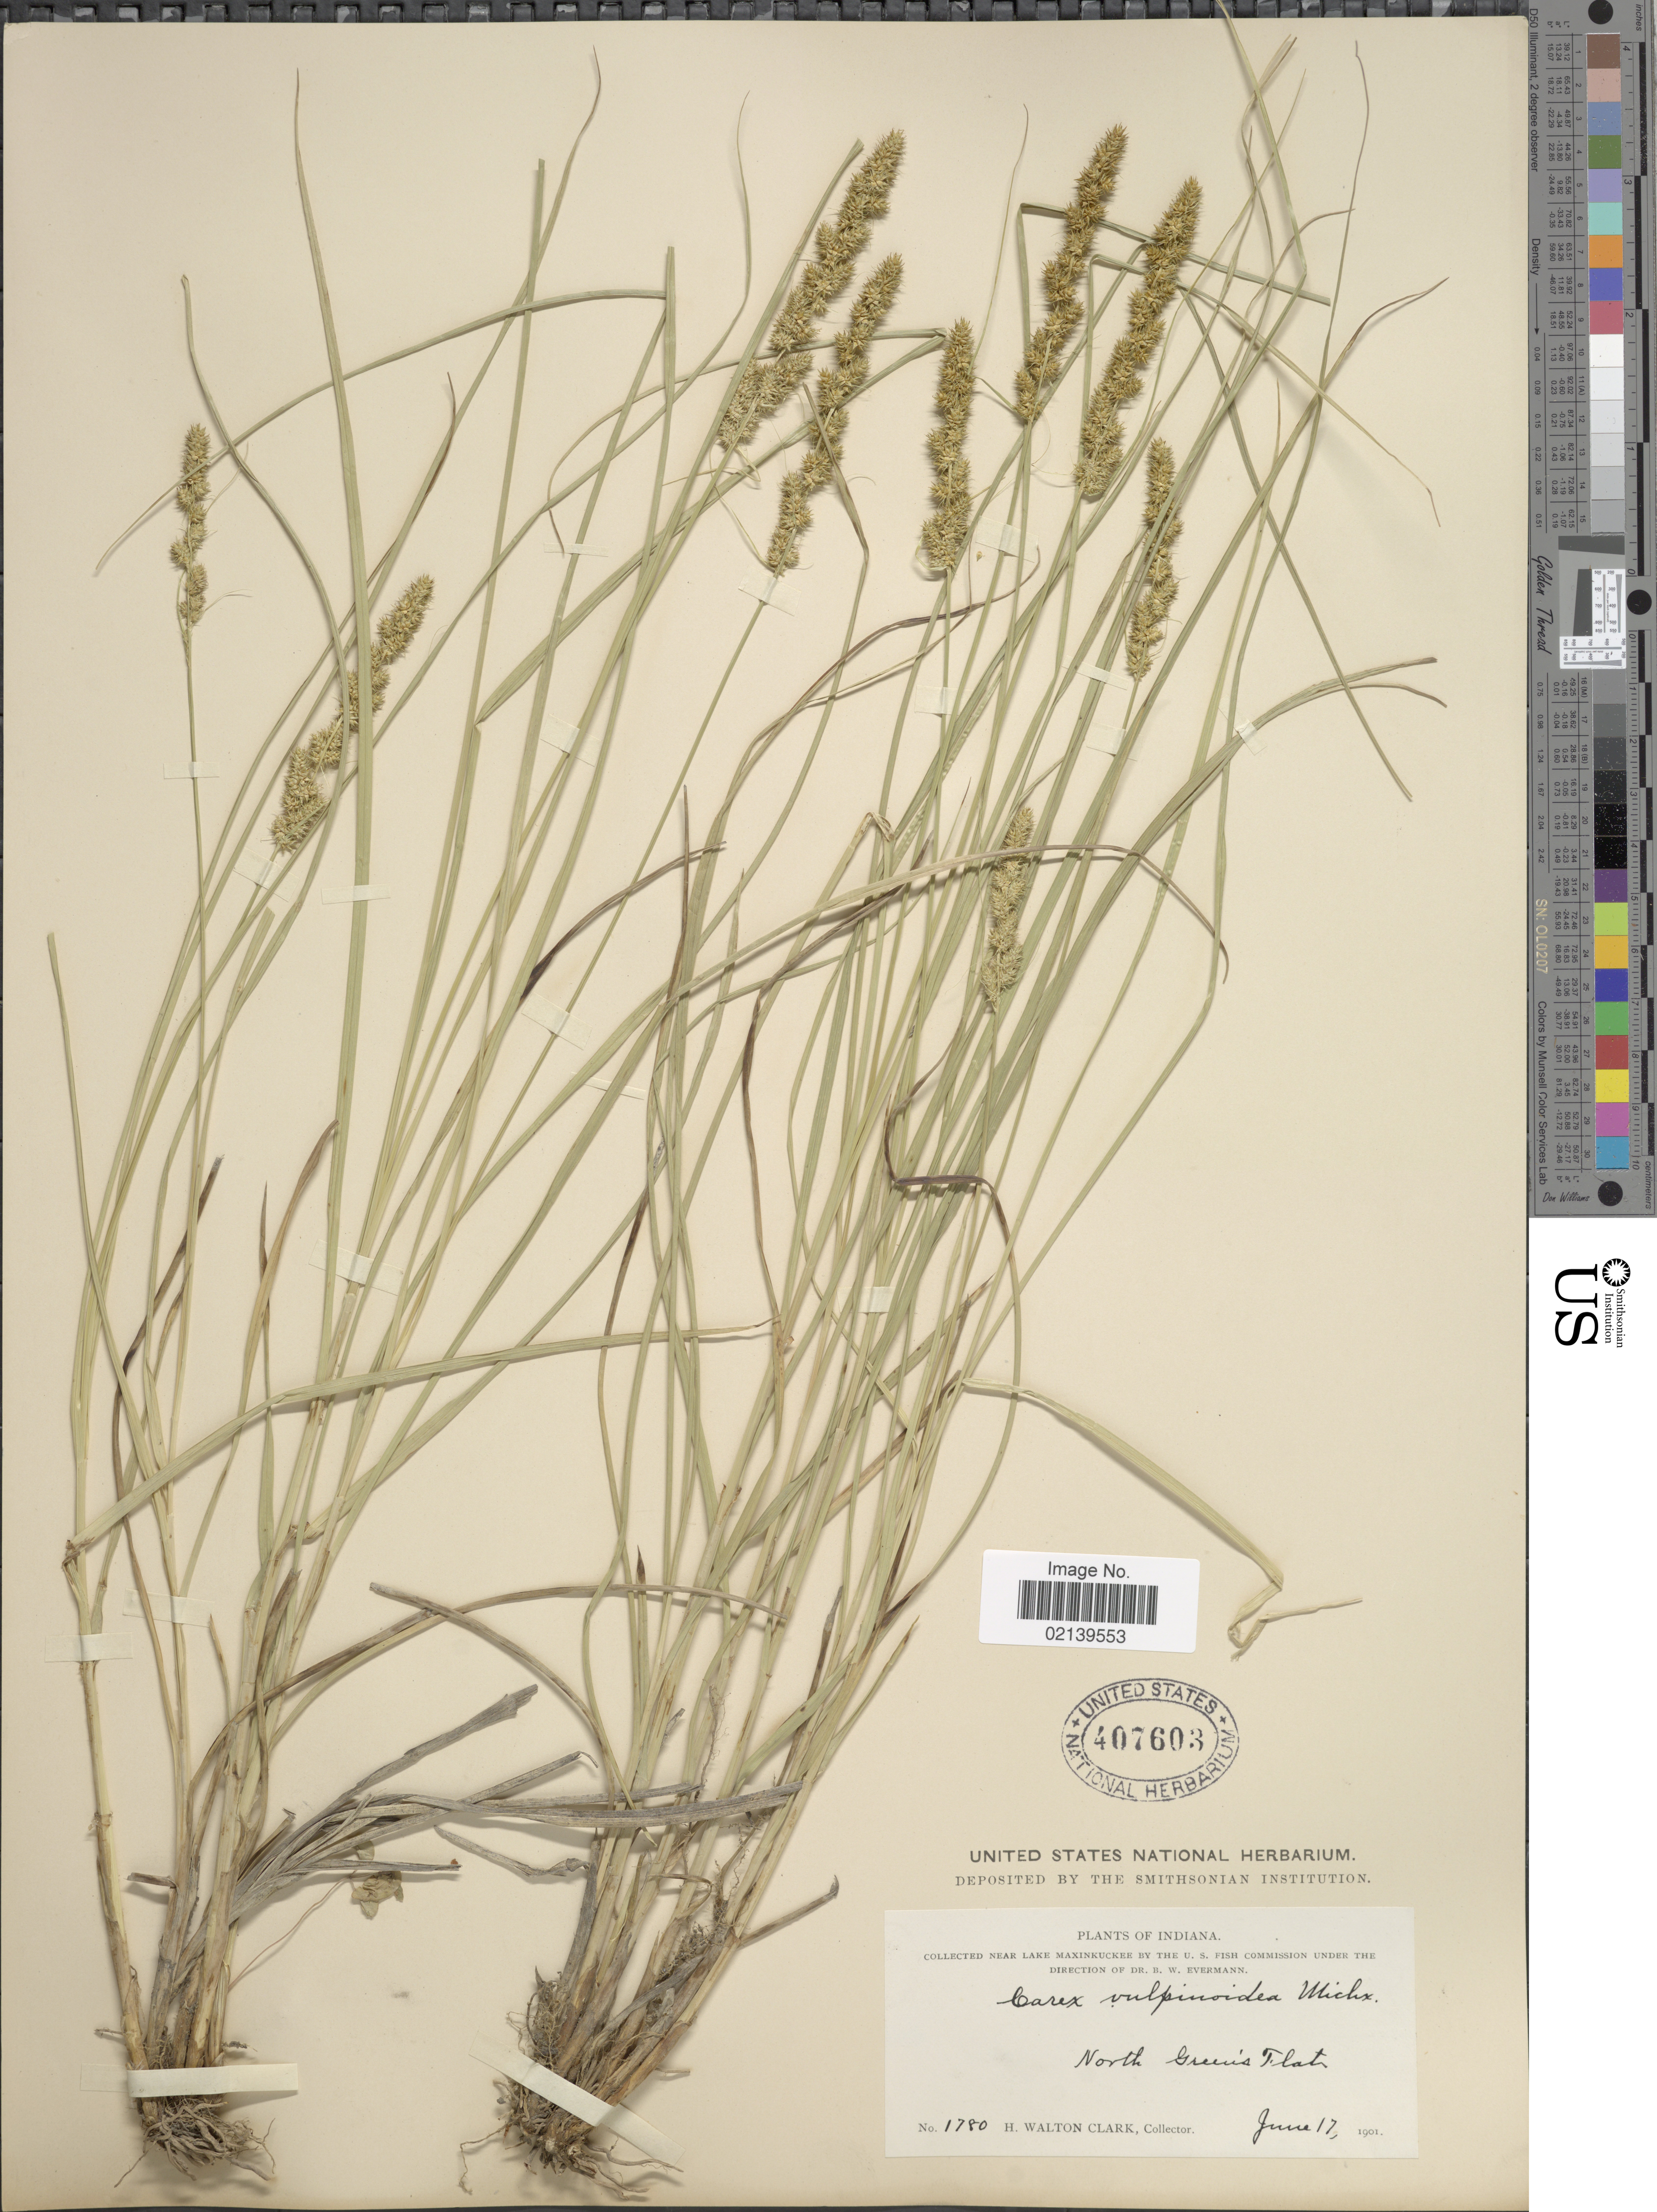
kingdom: Plantae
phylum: Tracheophyta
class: Liliopsida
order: Poales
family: Cyperaceae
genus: Carex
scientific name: Carex vulpinoidea Michx.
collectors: H. W. Clark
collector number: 1780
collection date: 1901-06-17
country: United States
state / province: Indiana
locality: North Green's Flat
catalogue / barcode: US 407603